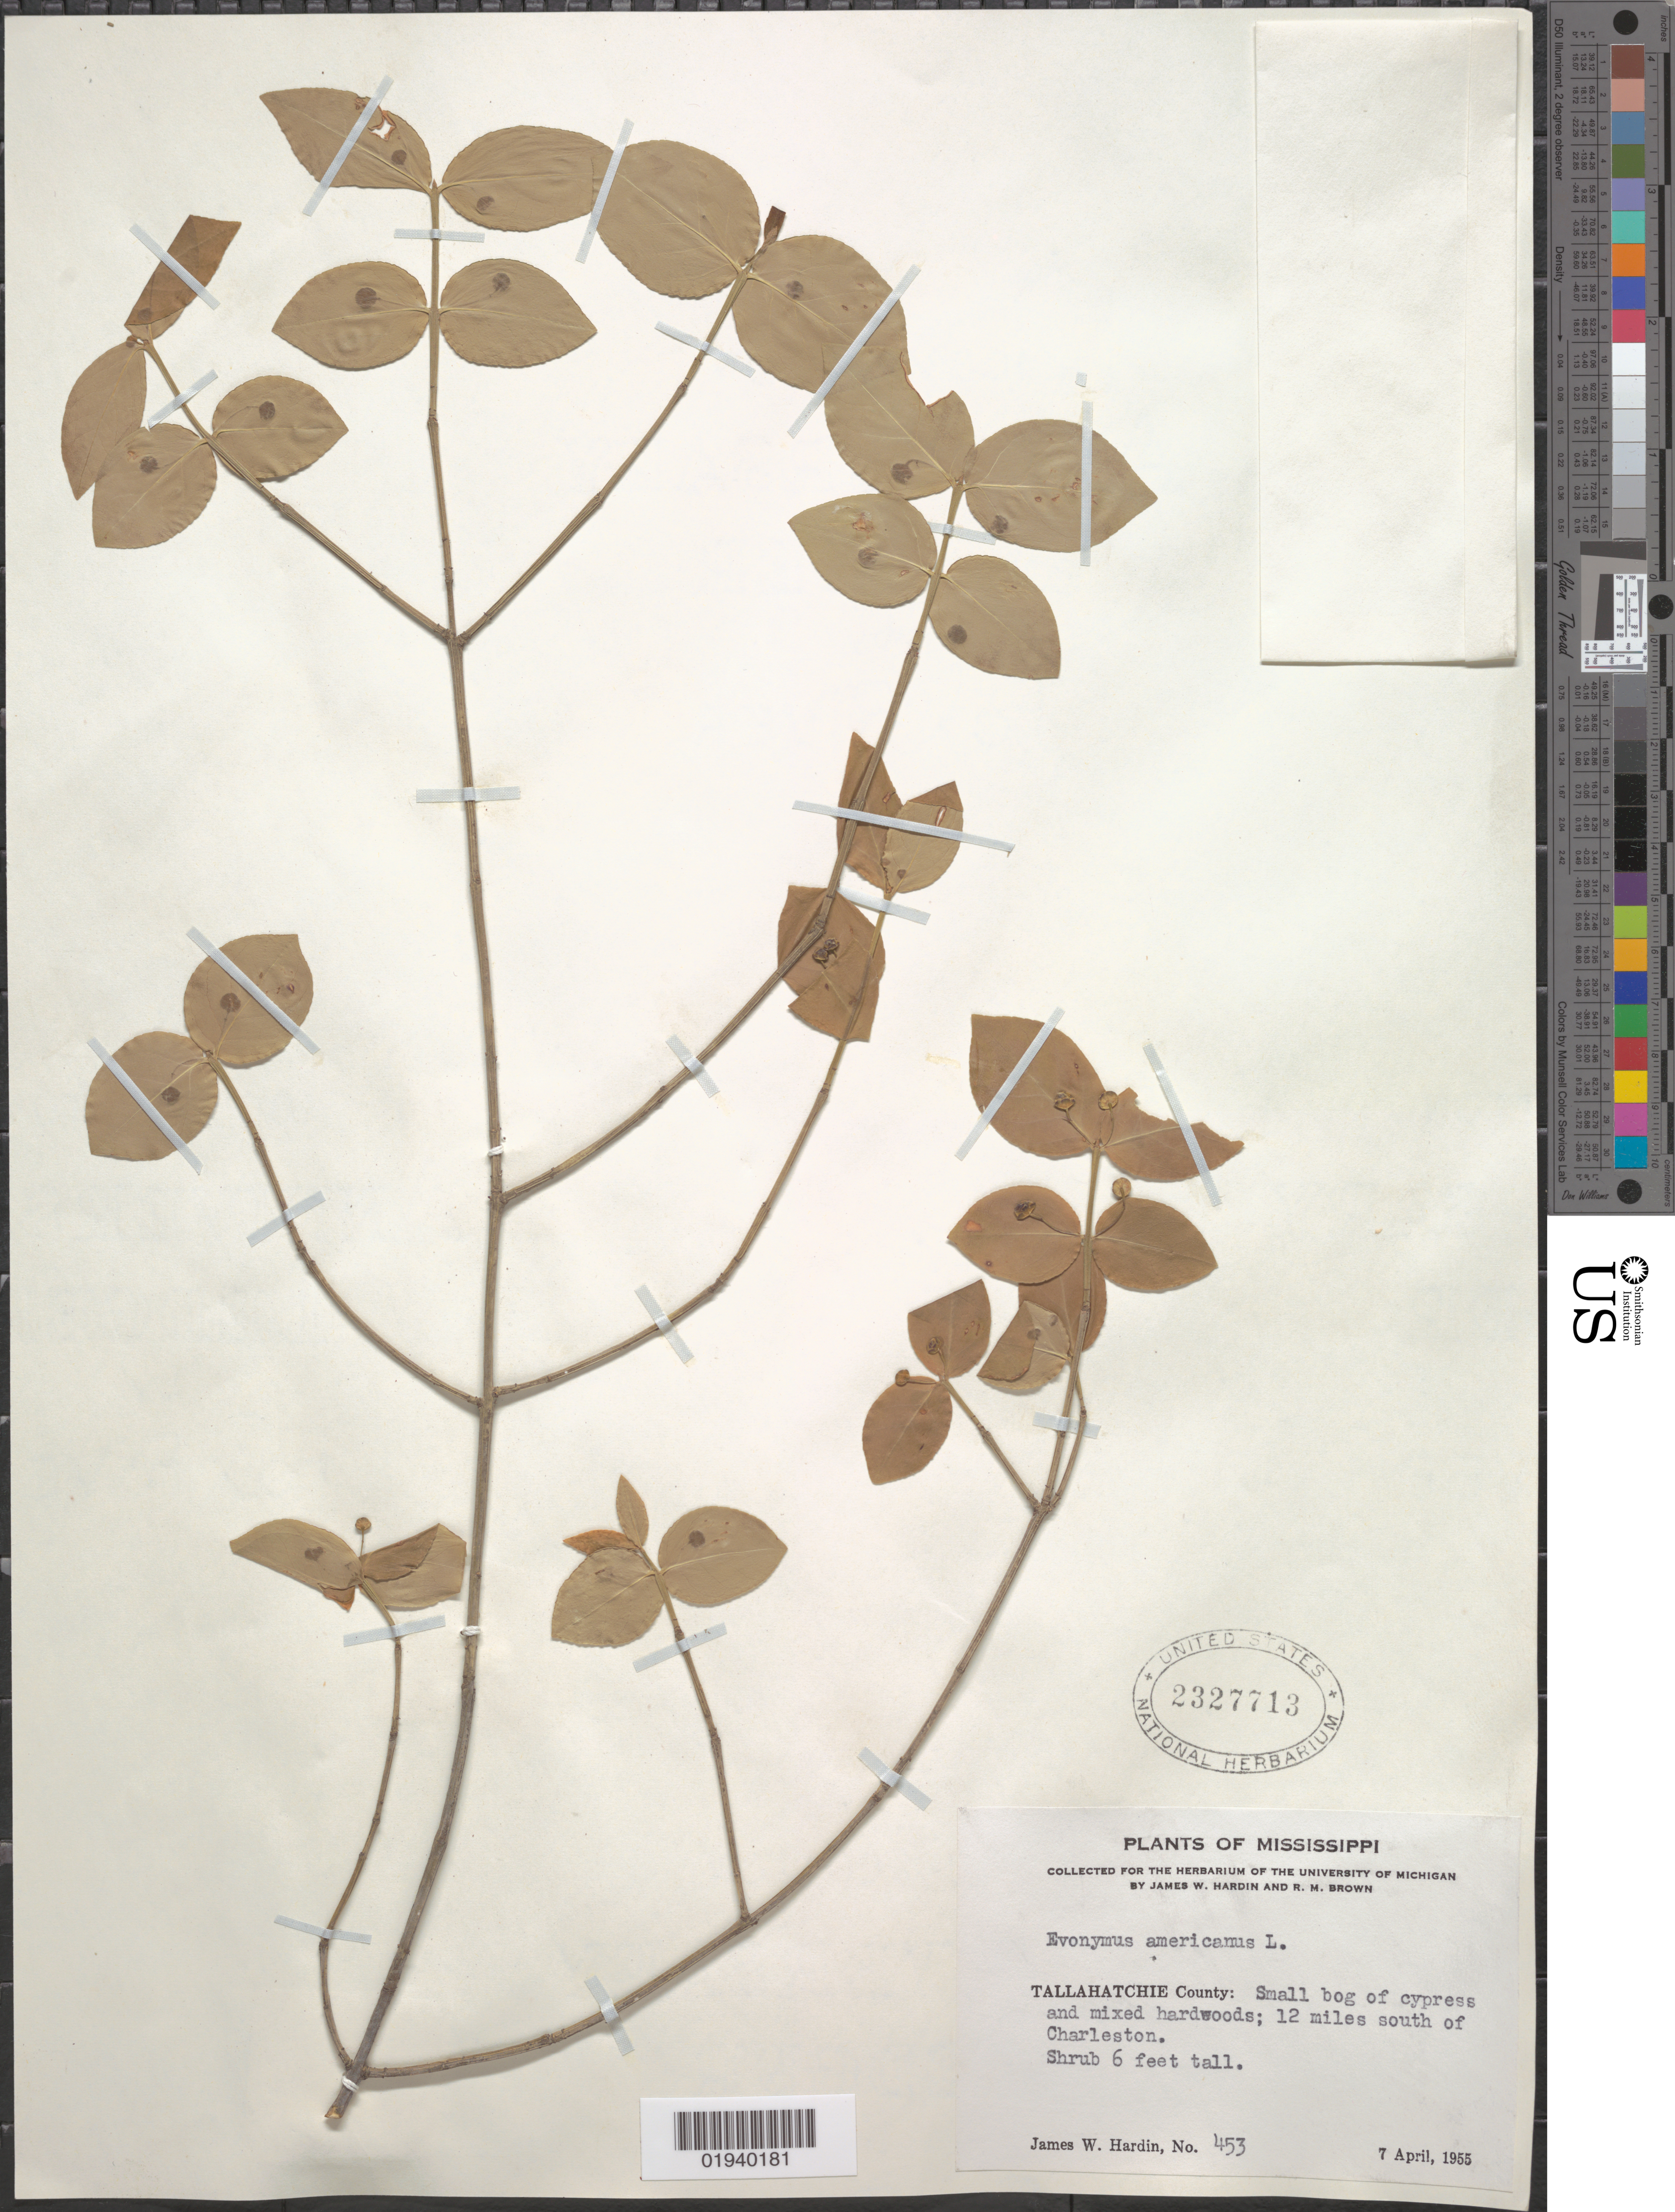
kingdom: Plantae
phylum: Tracheophyta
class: Magnoliopsida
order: Celastrales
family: Celastraceae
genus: Euonymus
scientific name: Euonymus americanus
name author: L.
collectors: J. W. Hardin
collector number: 453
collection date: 1955-04-07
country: United States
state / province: Mississippi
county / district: Tallahatchie County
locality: Charleston, 12 miles south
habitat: Small bog of cypress an dmixed hardwoods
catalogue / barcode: US 2327713